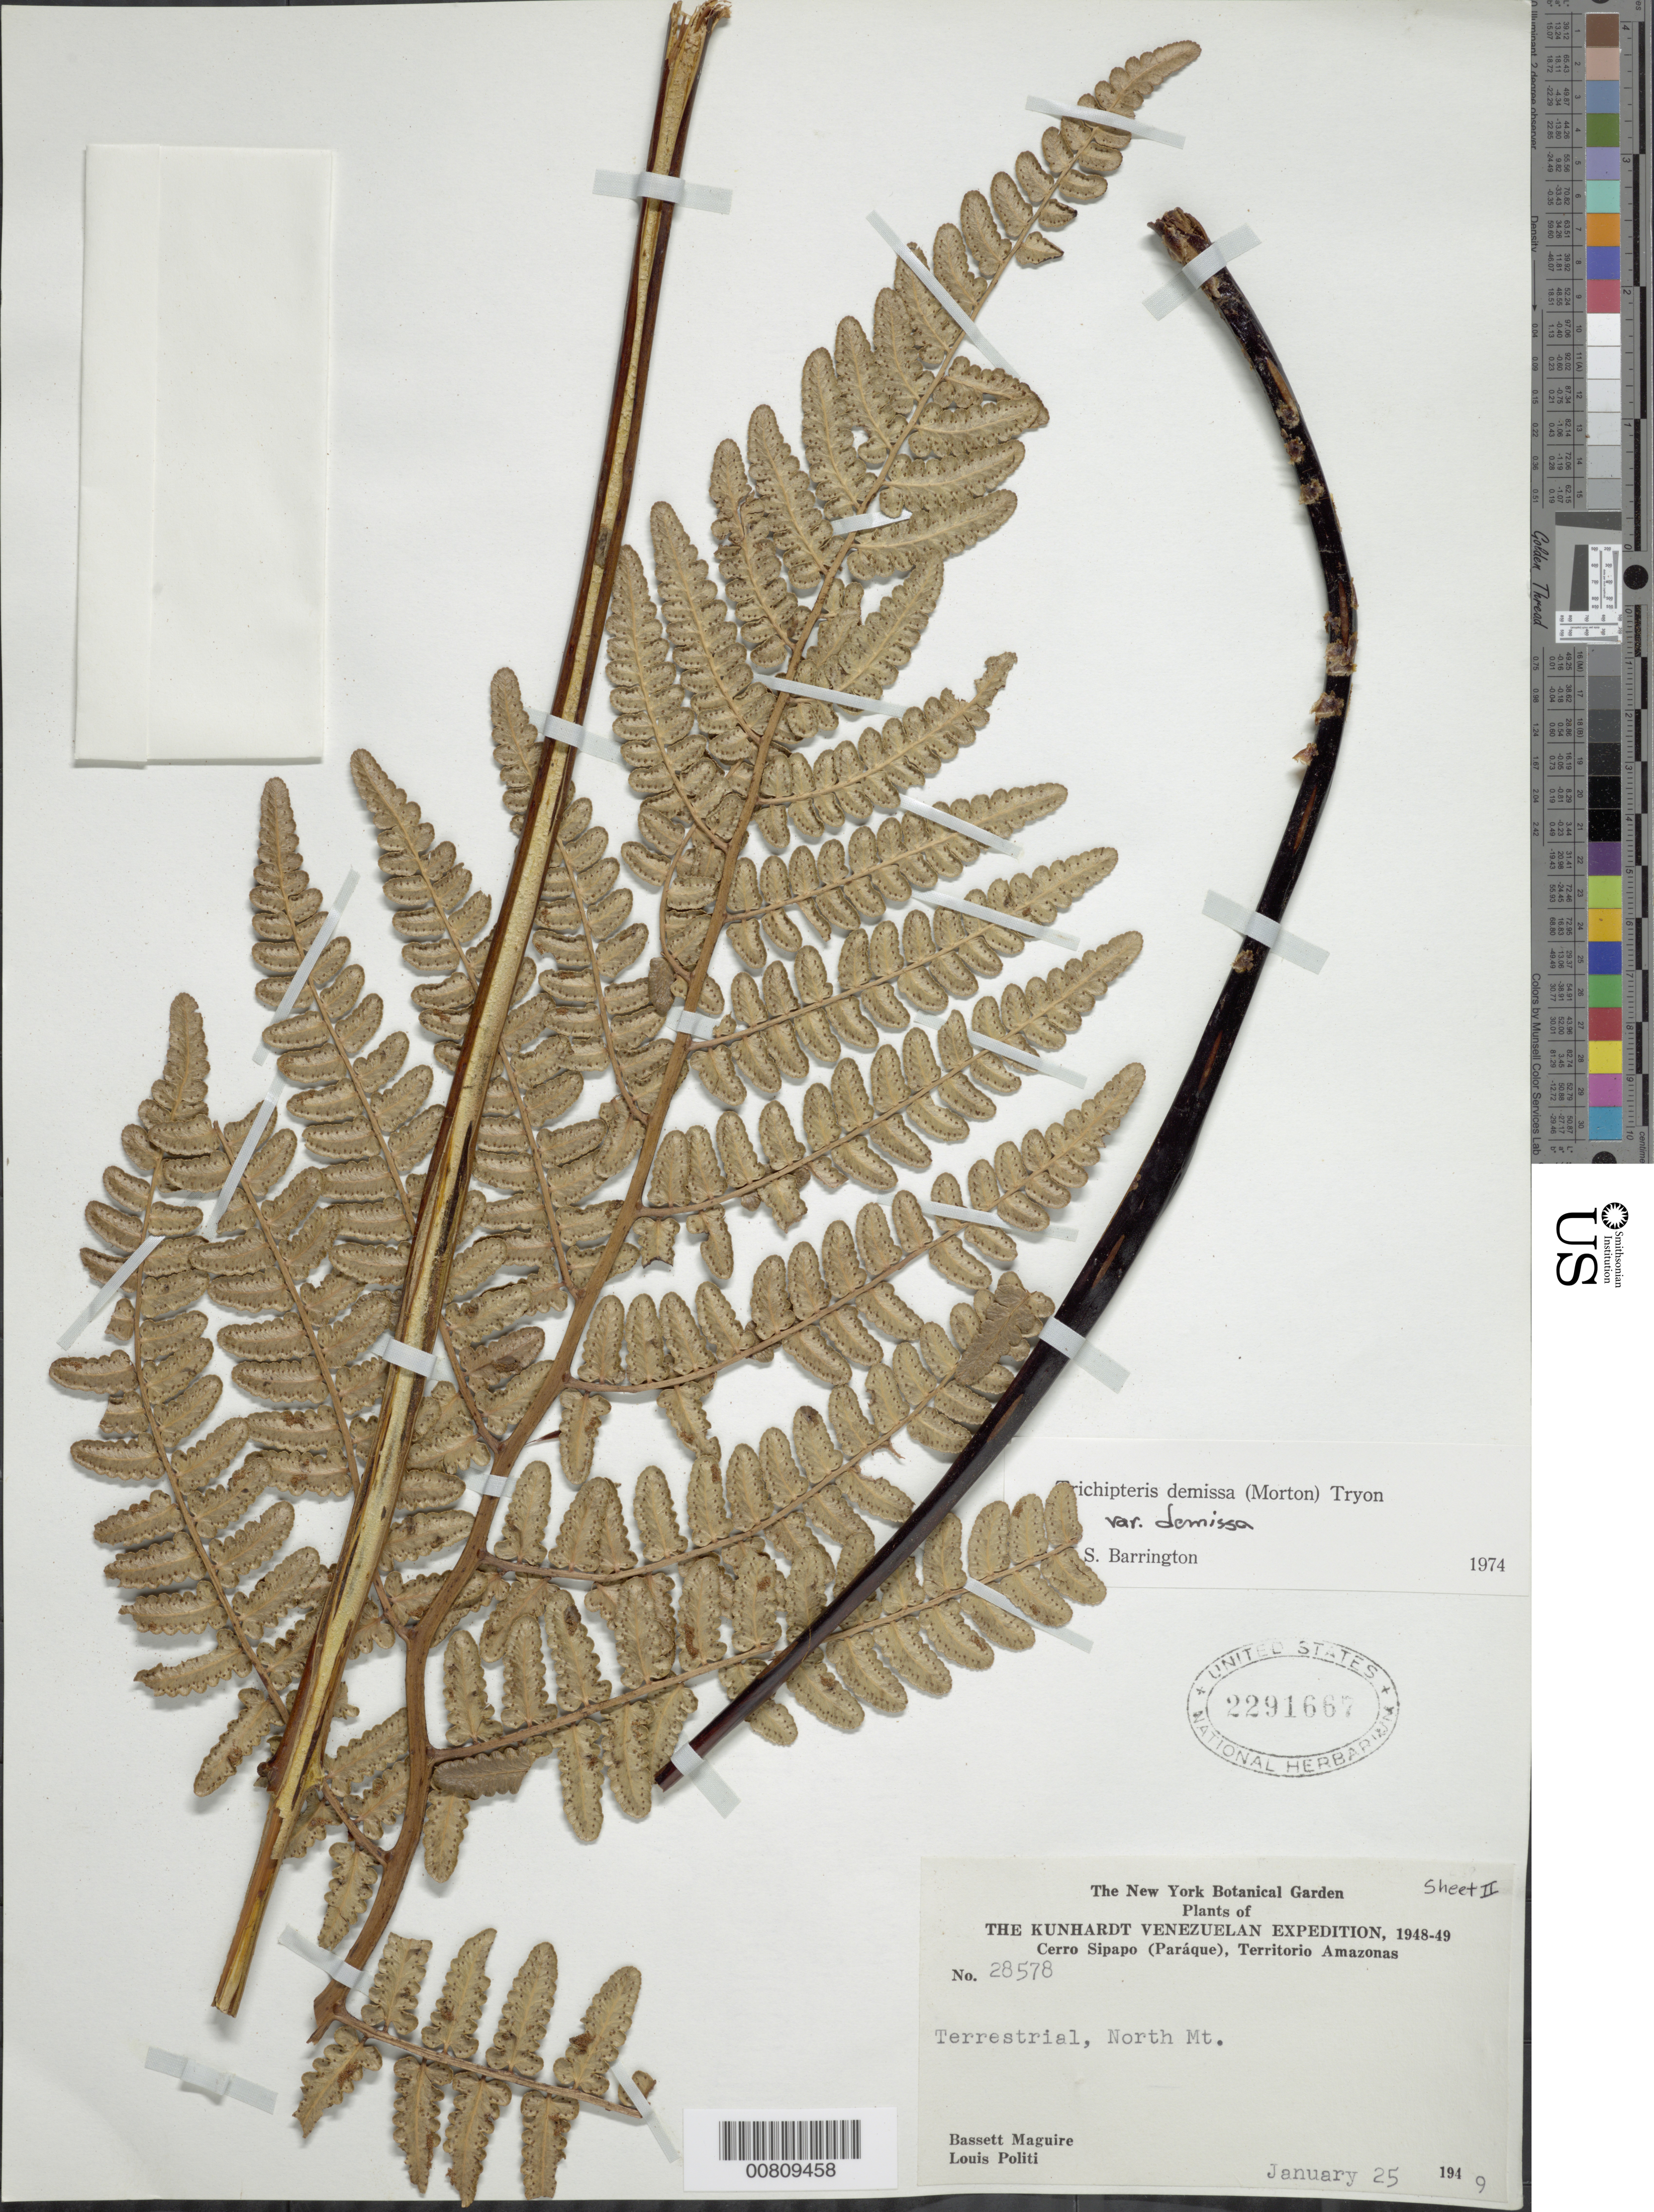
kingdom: Plantae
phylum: Tracheophyta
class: Polypodiopsida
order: Cyatheales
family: Cyatheaceae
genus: Cyathea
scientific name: Cyathea demissa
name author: (C.V. Morton) A.R. Sm. ex Lellinger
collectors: B. Maguire & L. Politi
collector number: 28578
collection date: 1949-01-25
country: Venezuela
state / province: Amazonas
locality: The Kunhardt Venezuelan. Cerro Sipapo (Paráque), Territorio Amazonas. Terrestrial, North Mt.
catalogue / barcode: US 2291667